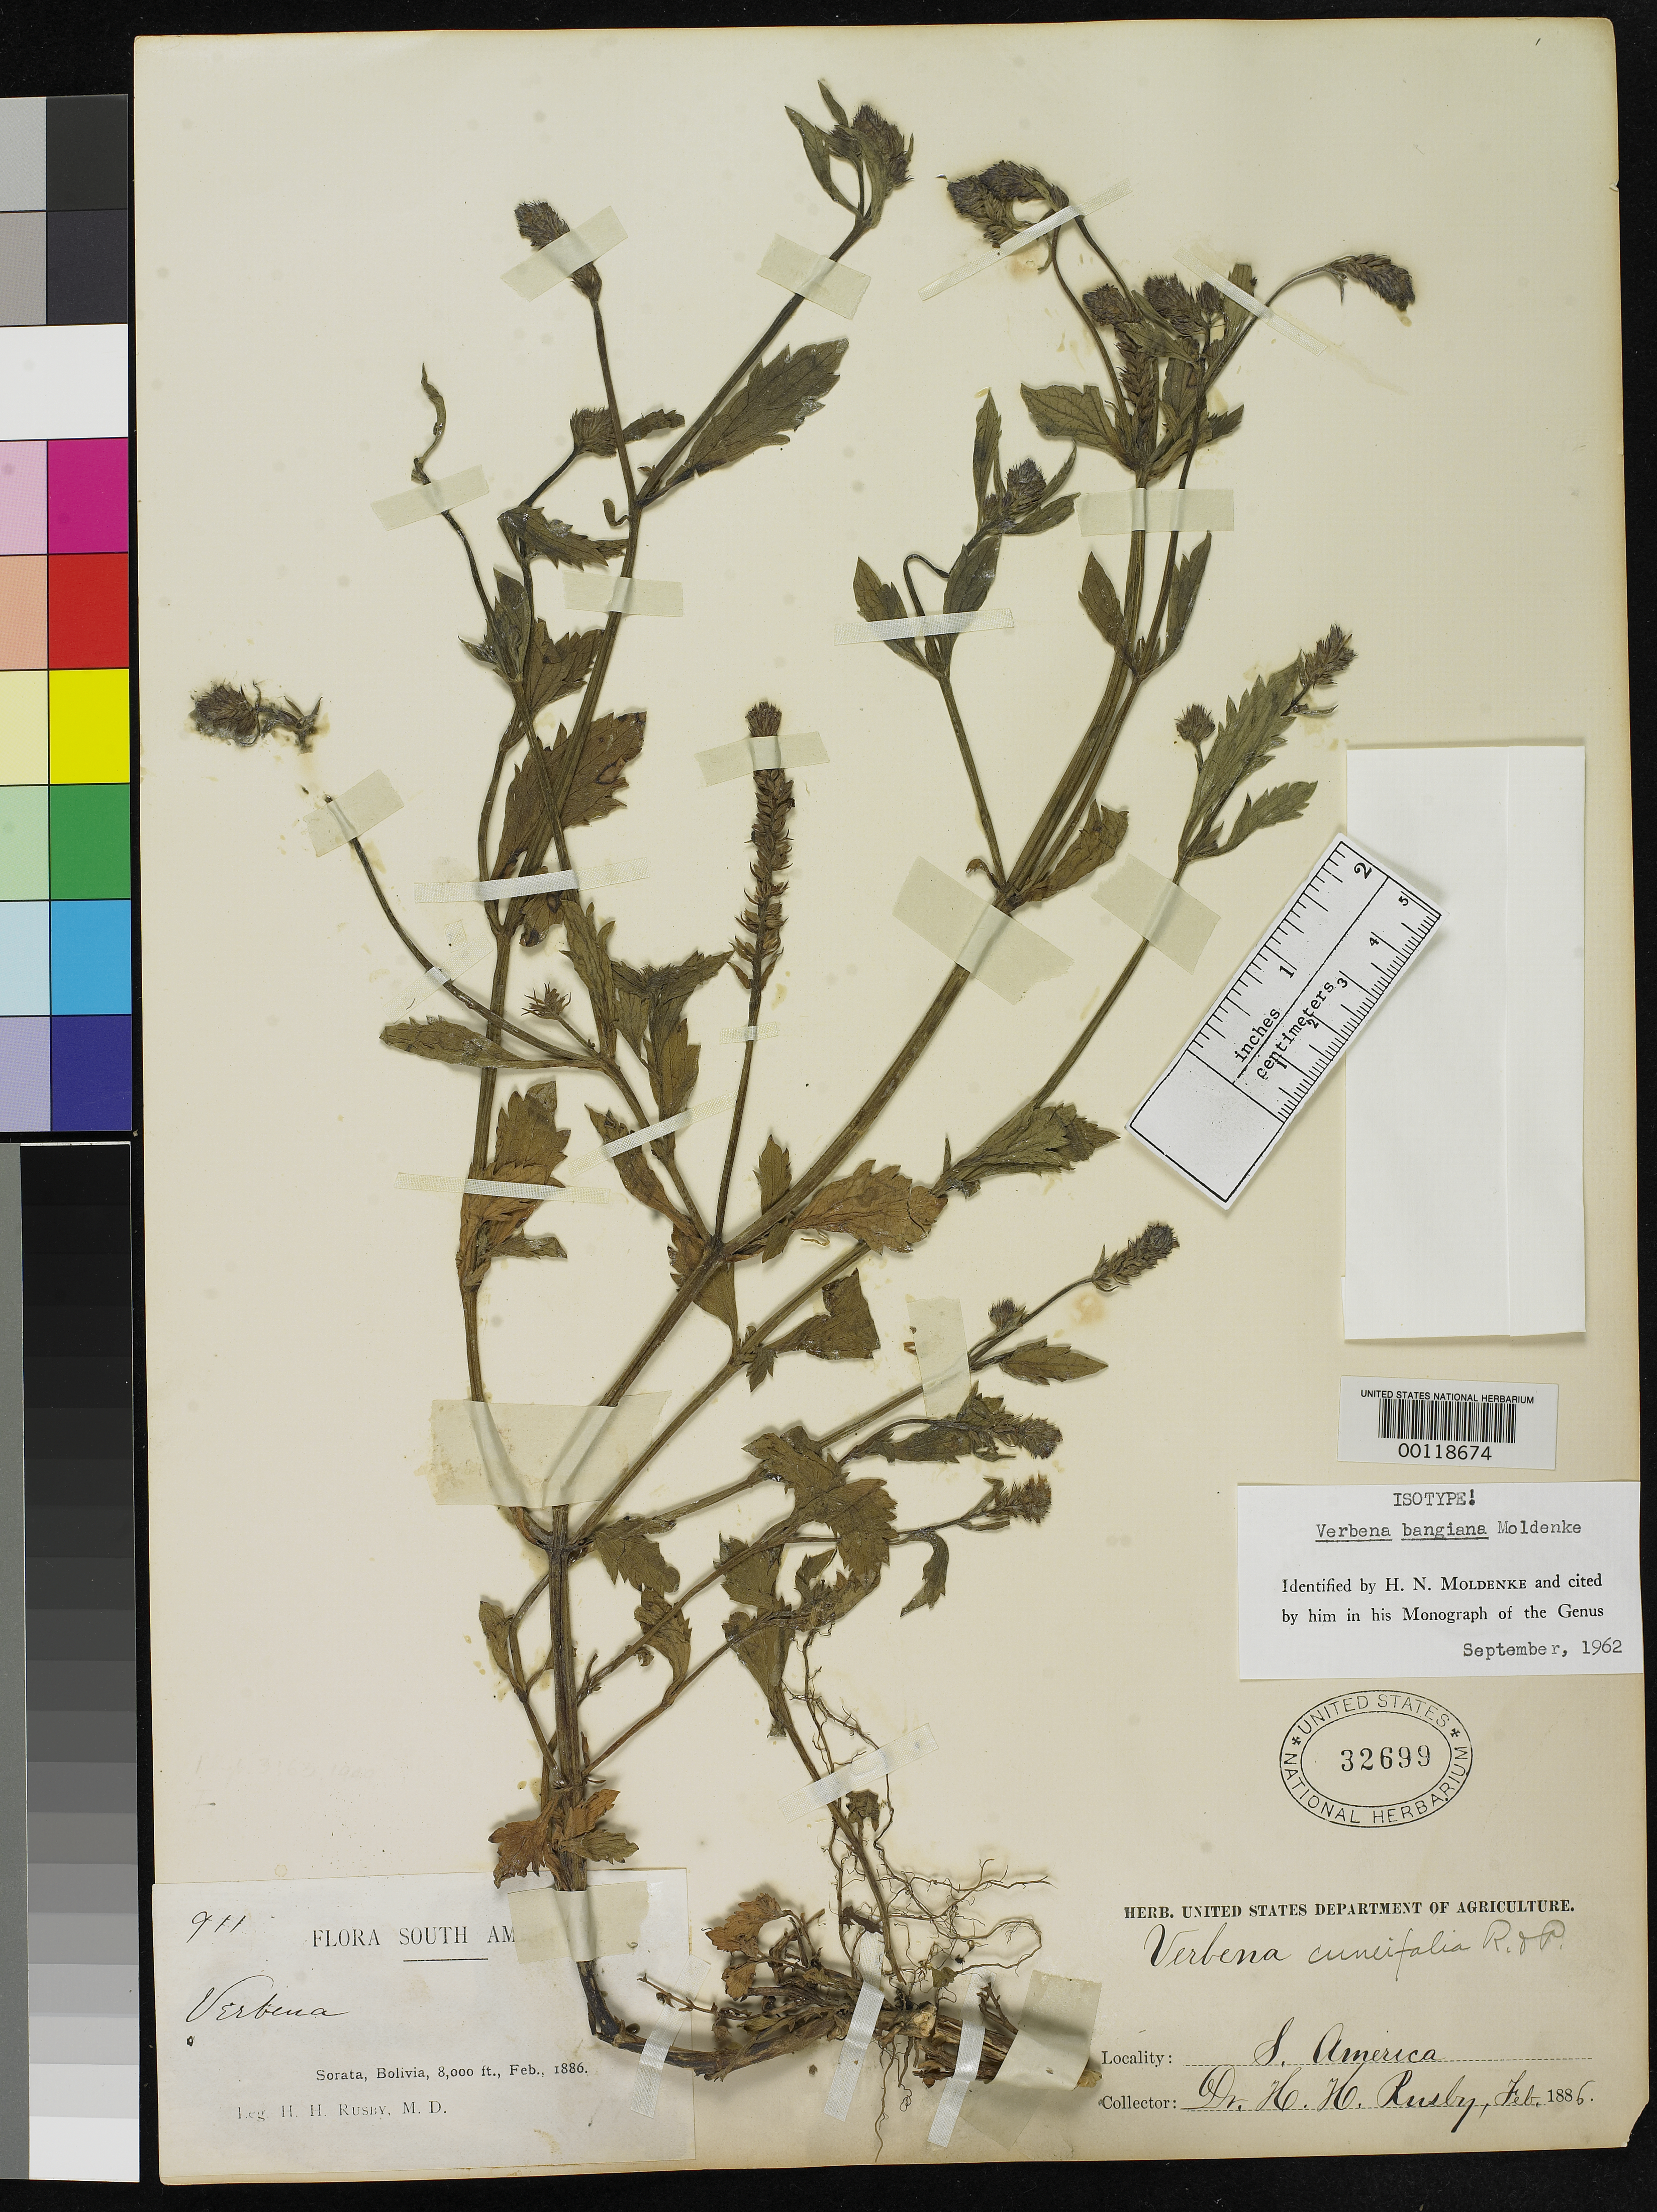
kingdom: Plantae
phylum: Tracheophyta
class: Magnoliopsida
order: Lamiales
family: Verbenaceae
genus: Verbena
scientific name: Verbena bangiana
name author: Moldenke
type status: Isotype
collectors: H. H. Rusby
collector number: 911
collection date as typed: Feb., 1886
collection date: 1886-02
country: Bolivia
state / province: La Páz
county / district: Larecaja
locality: Sorata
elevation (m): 2438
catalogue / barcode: US 32699